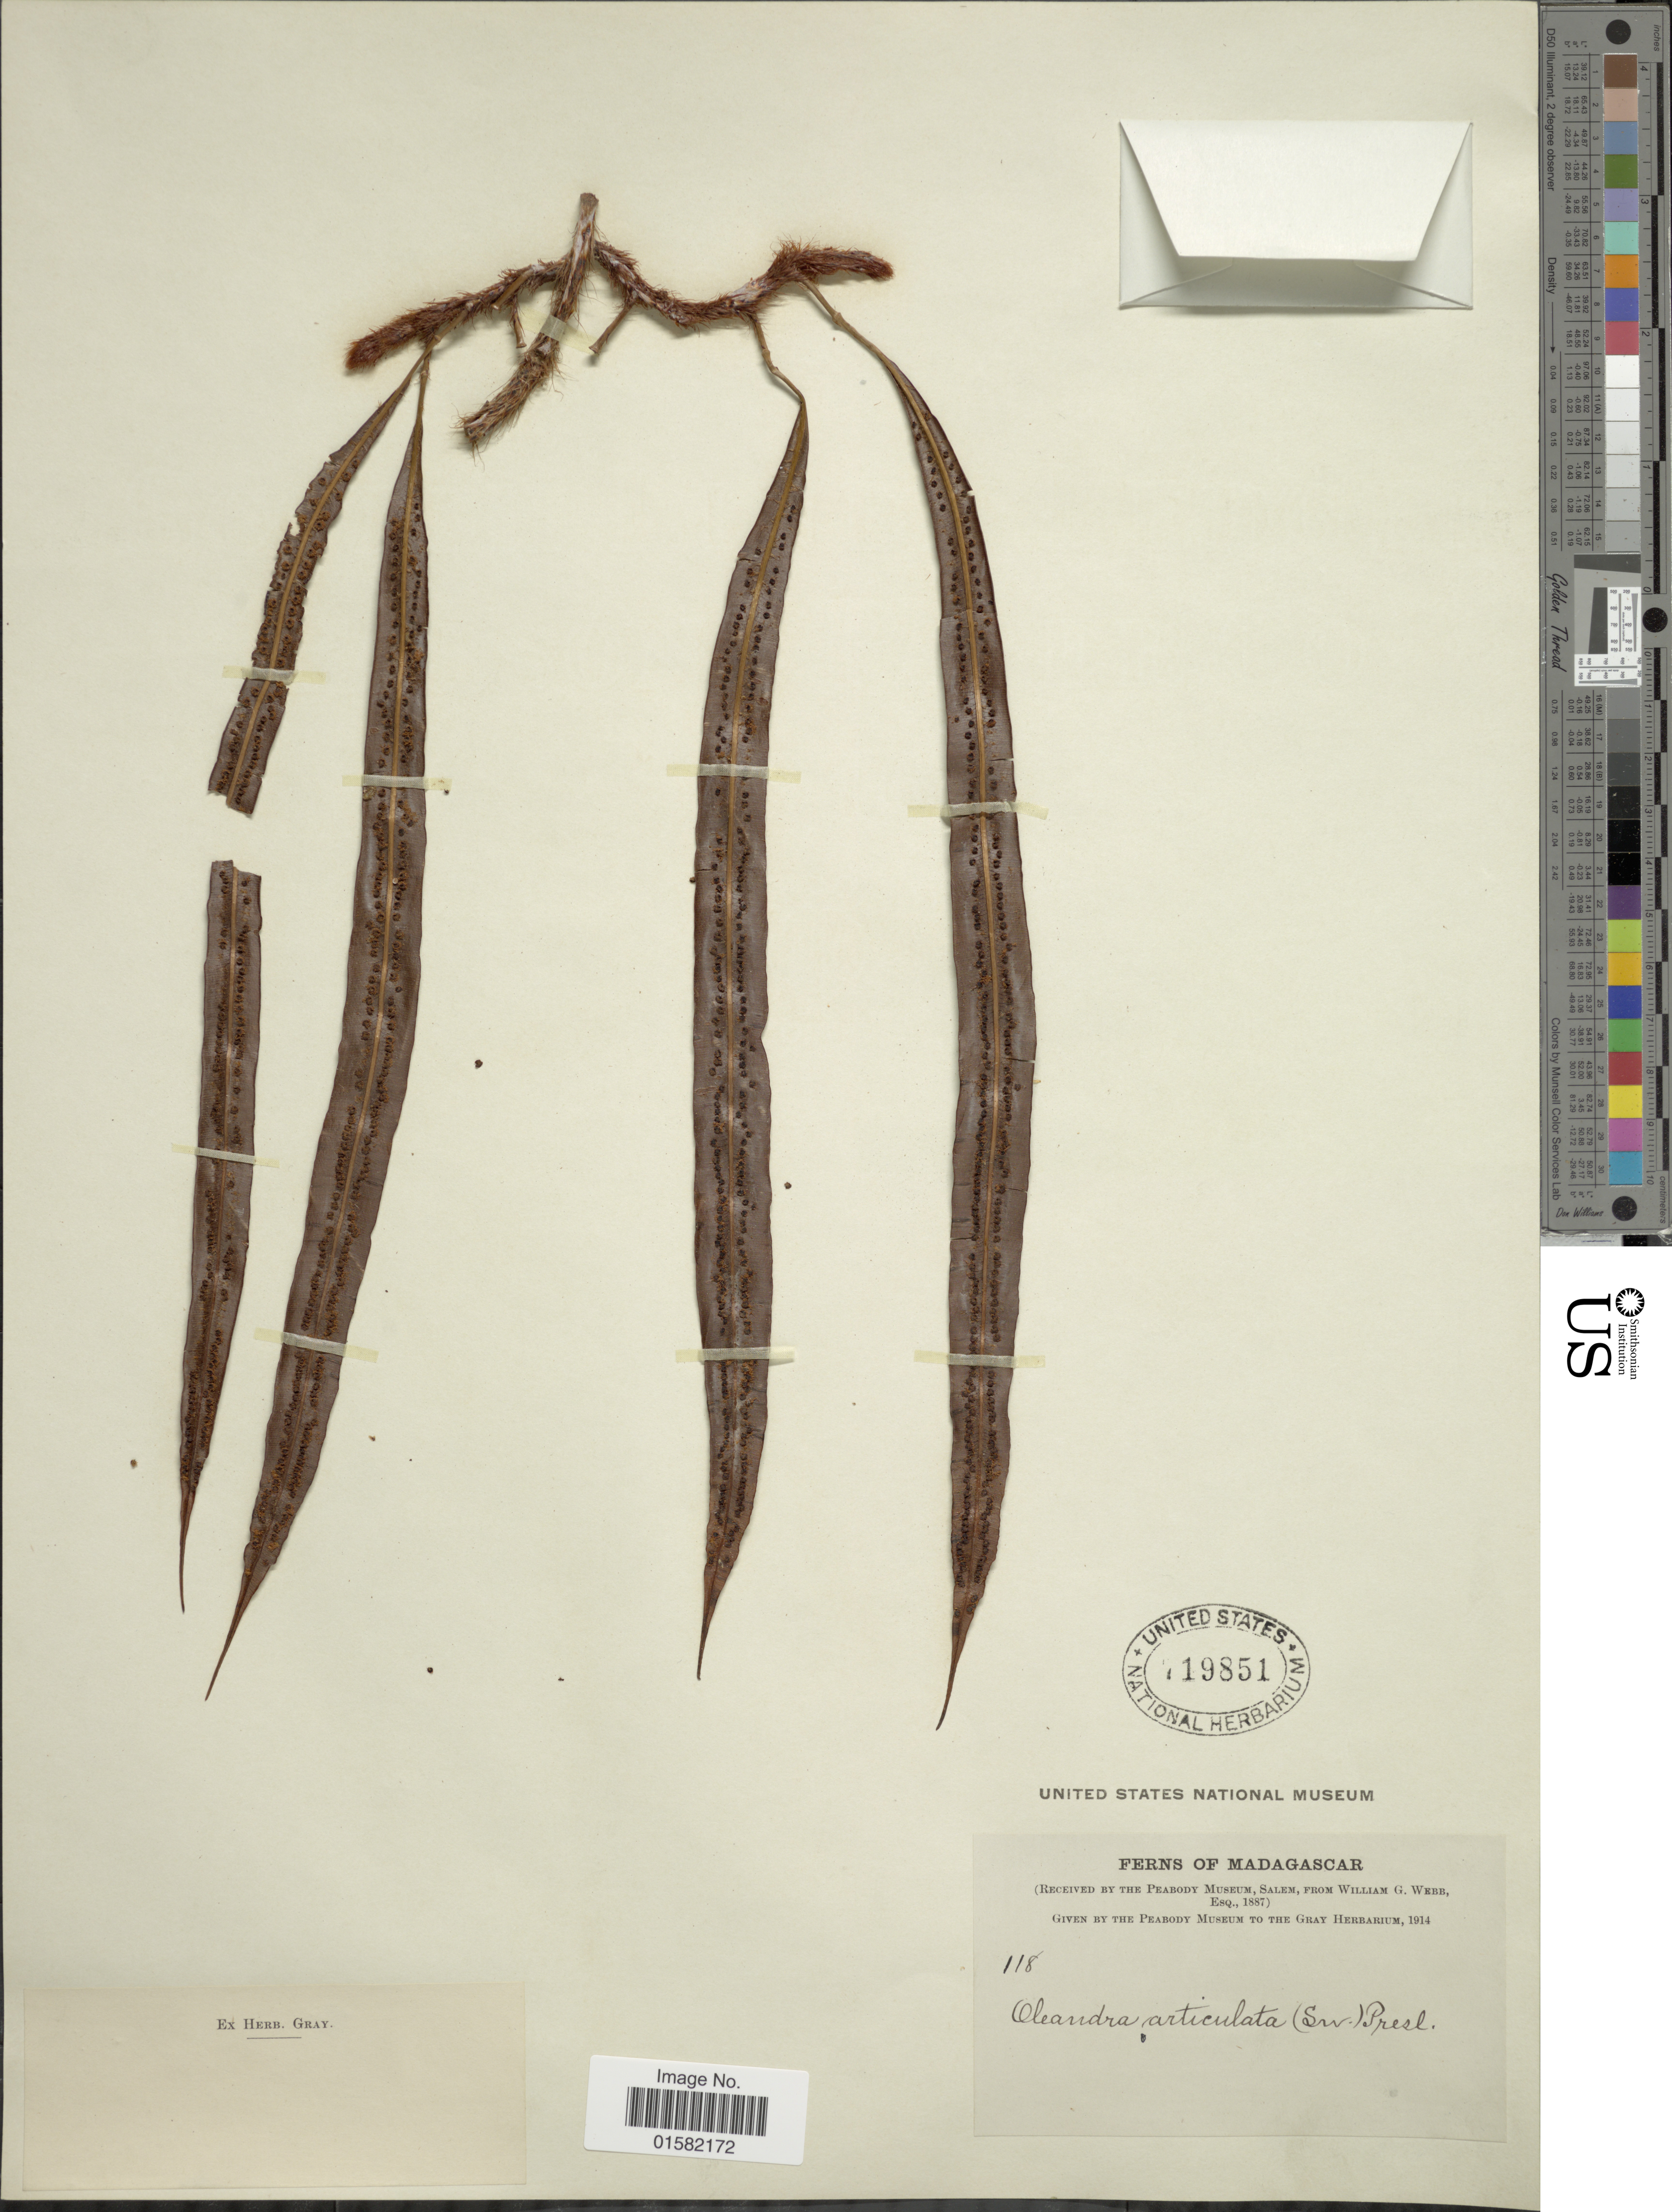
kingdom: Plantae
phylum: Tracheophyta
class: Polypodiopsida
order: Polypodiales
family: Oleandraceae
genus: Oleandra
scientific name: Oleandra madagascarica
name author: Bonap.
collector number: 118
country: Madagascar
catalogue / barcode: US 719851